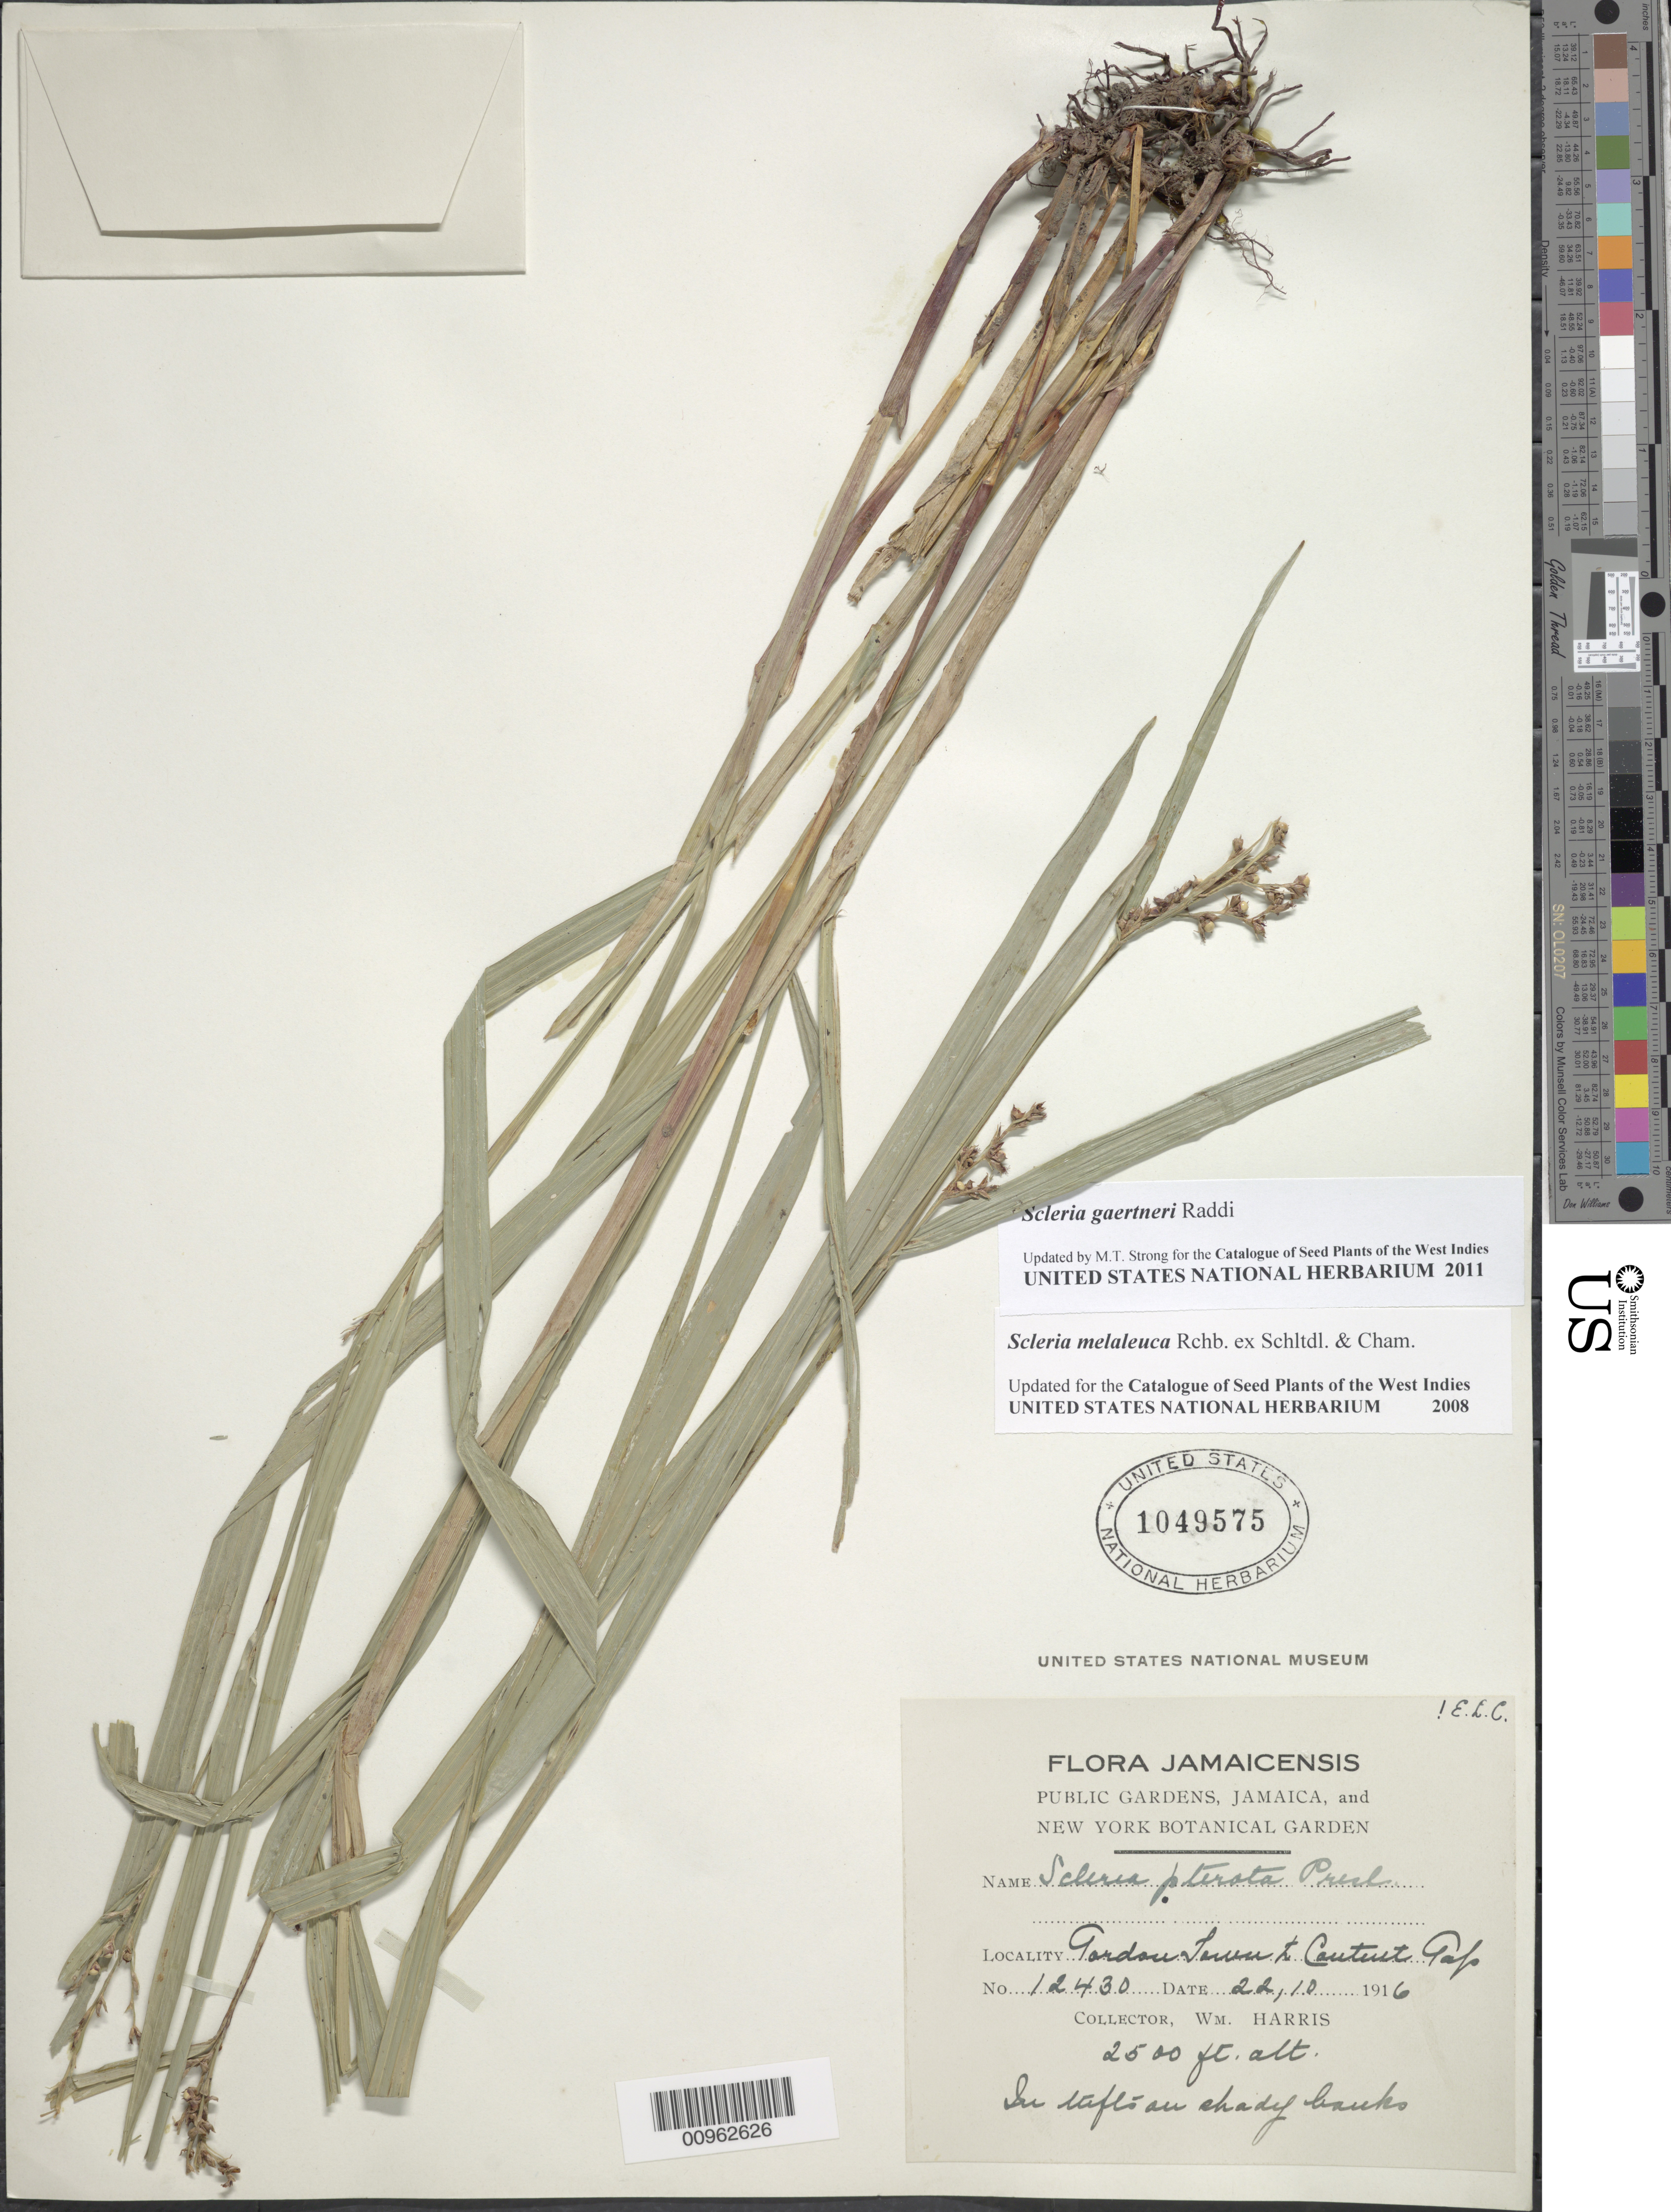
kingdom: Plantae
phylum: Tracheophyta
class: Liliopsida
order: Poales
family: Cyperaceae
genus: Scleria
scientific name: Scleria gaertneri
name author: Raddi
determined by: Strong, M. T., (US), Smithsonian Institution - National Museum of Natural History (UNITED STATES)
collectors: W. H. Harris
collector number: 12430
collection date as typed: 22 Oct 1916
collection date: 1916-10-22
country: Jamaica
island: Jamaica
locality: Gordon Town to "Cantuet" Gap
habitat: On shady banks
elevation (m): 762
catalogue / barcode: US 1049575